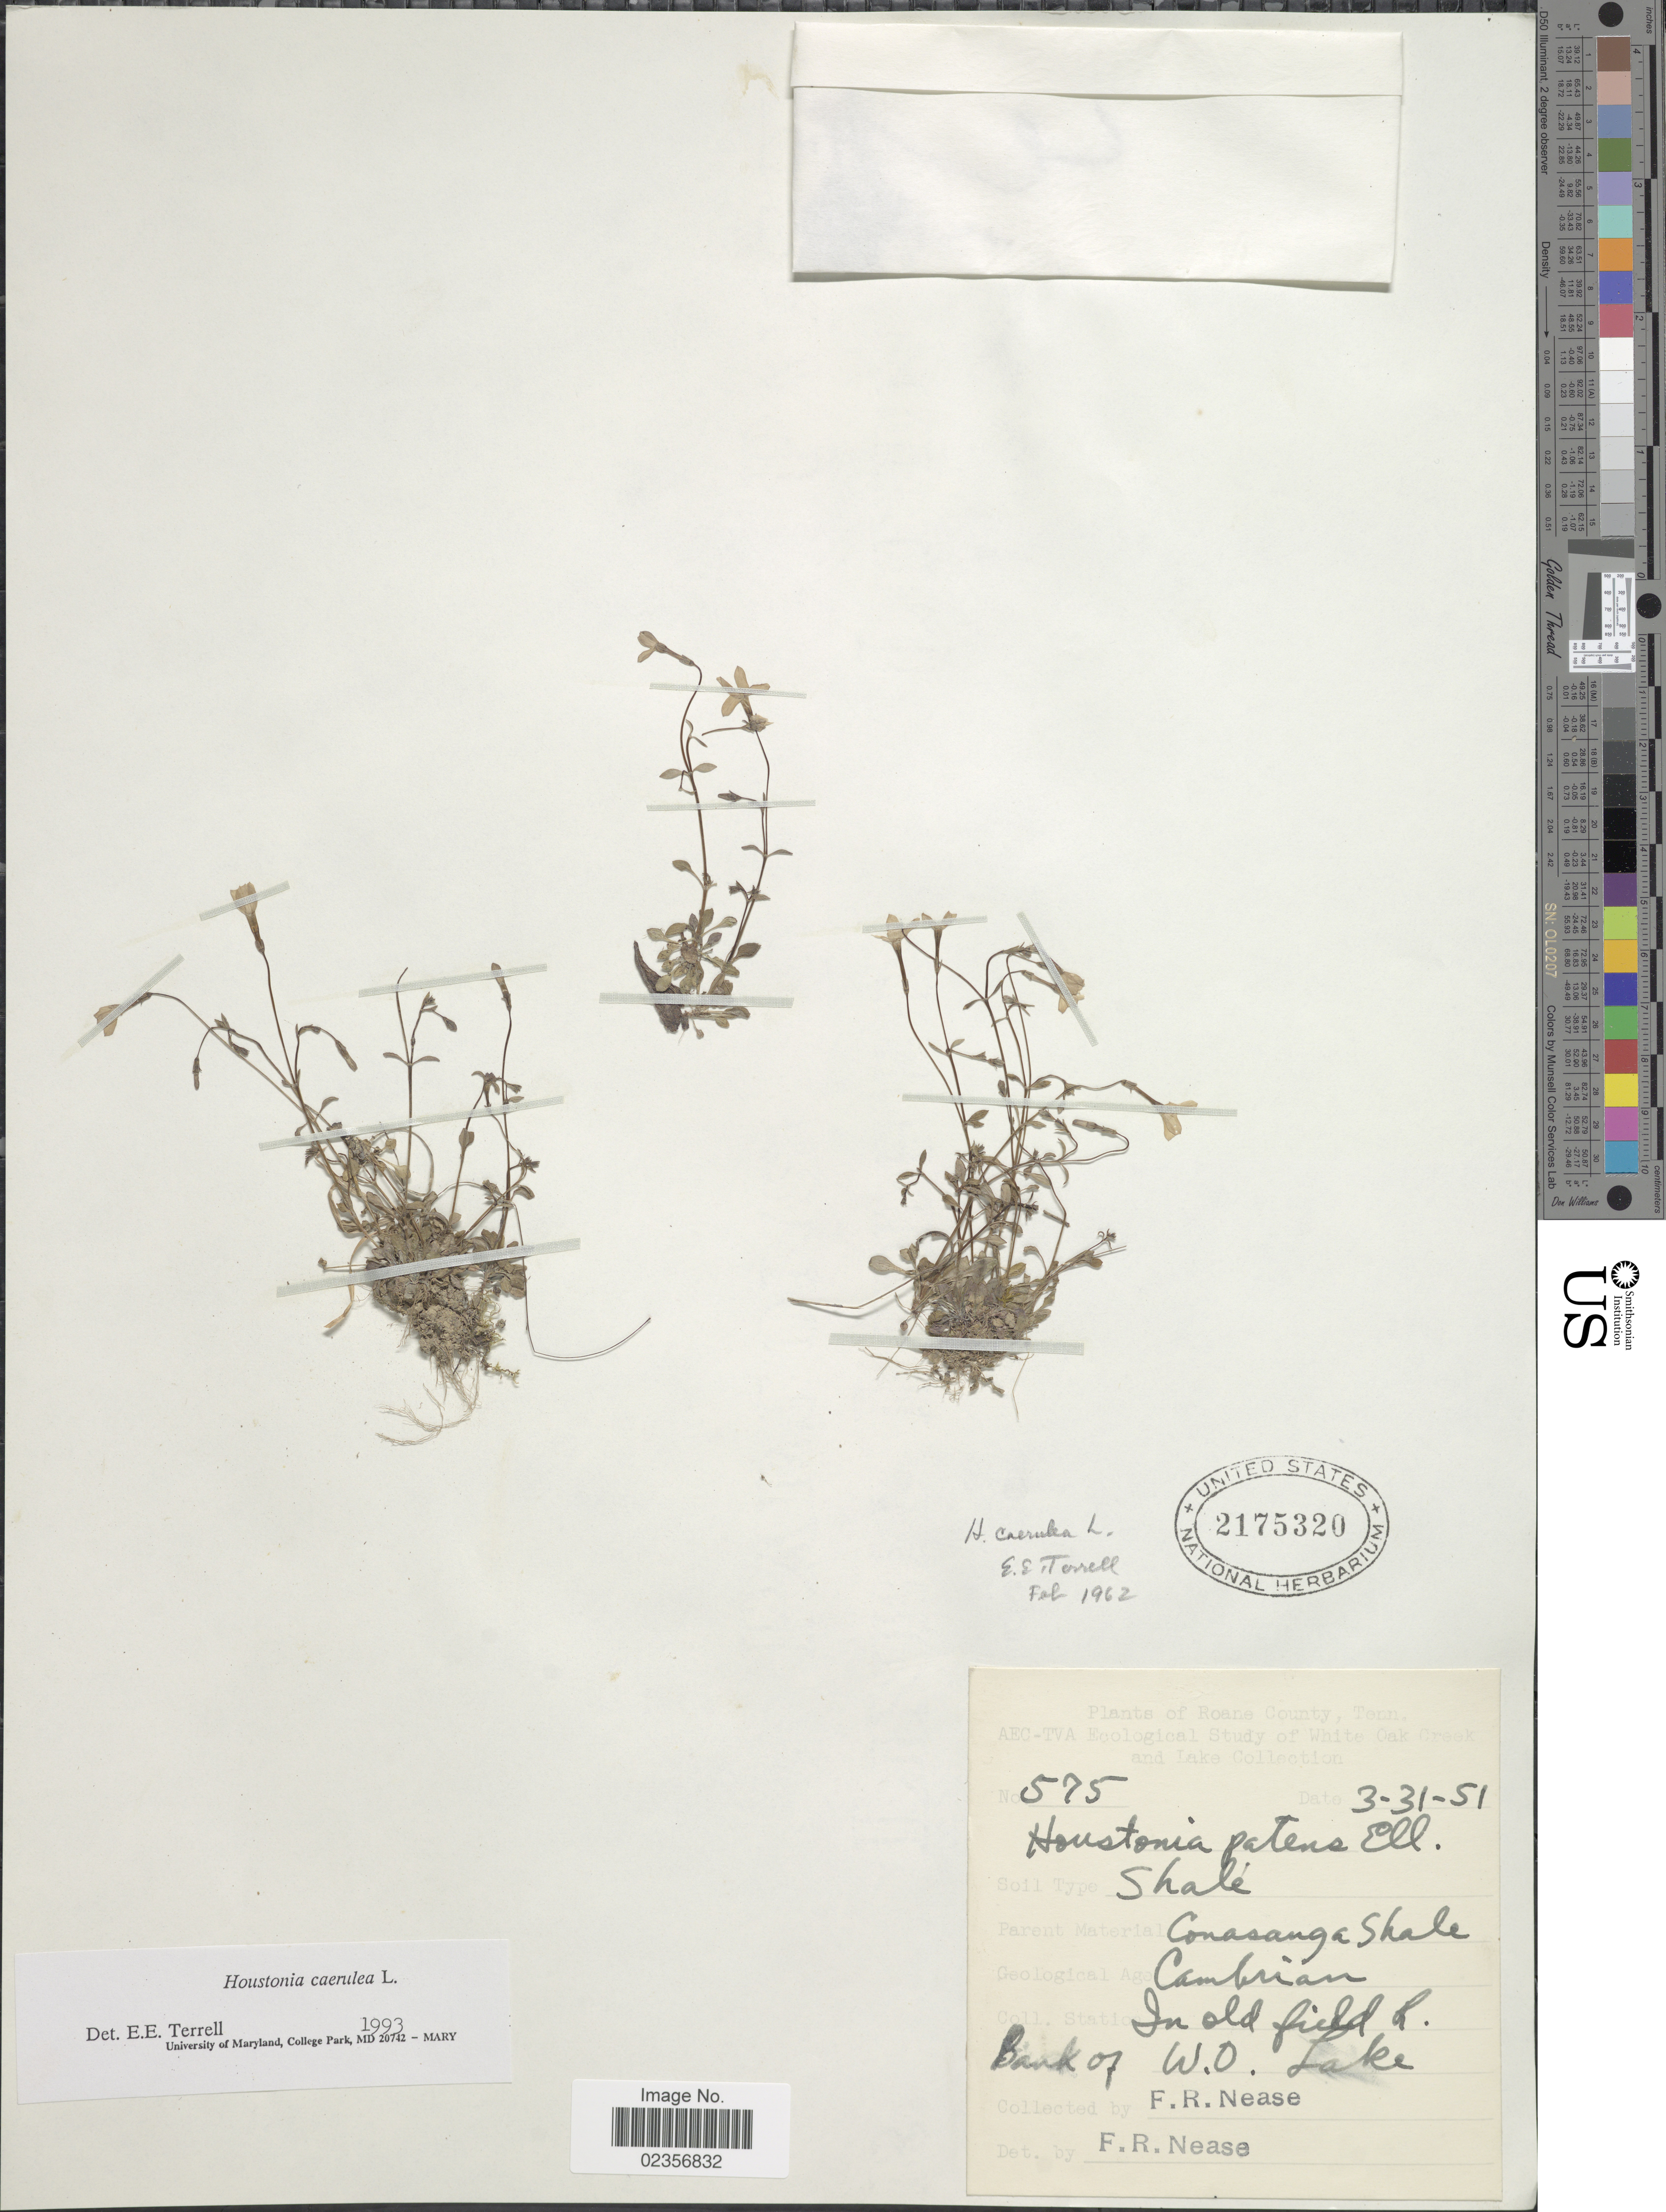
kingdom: Plantae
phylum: Tracheophyta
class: Magnoliopsida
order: Gentianales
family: Rubiaceae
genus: Houstonia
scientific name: Houstonia caerulea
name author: L.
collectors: F. Nease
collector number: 575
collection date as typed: Transcribed d/m/y: 31/3/51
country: United States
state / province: Tennessee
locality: In old field R. Bank of W. O. Lake. Roane County. White Oak Creek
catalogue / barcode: US 2175320